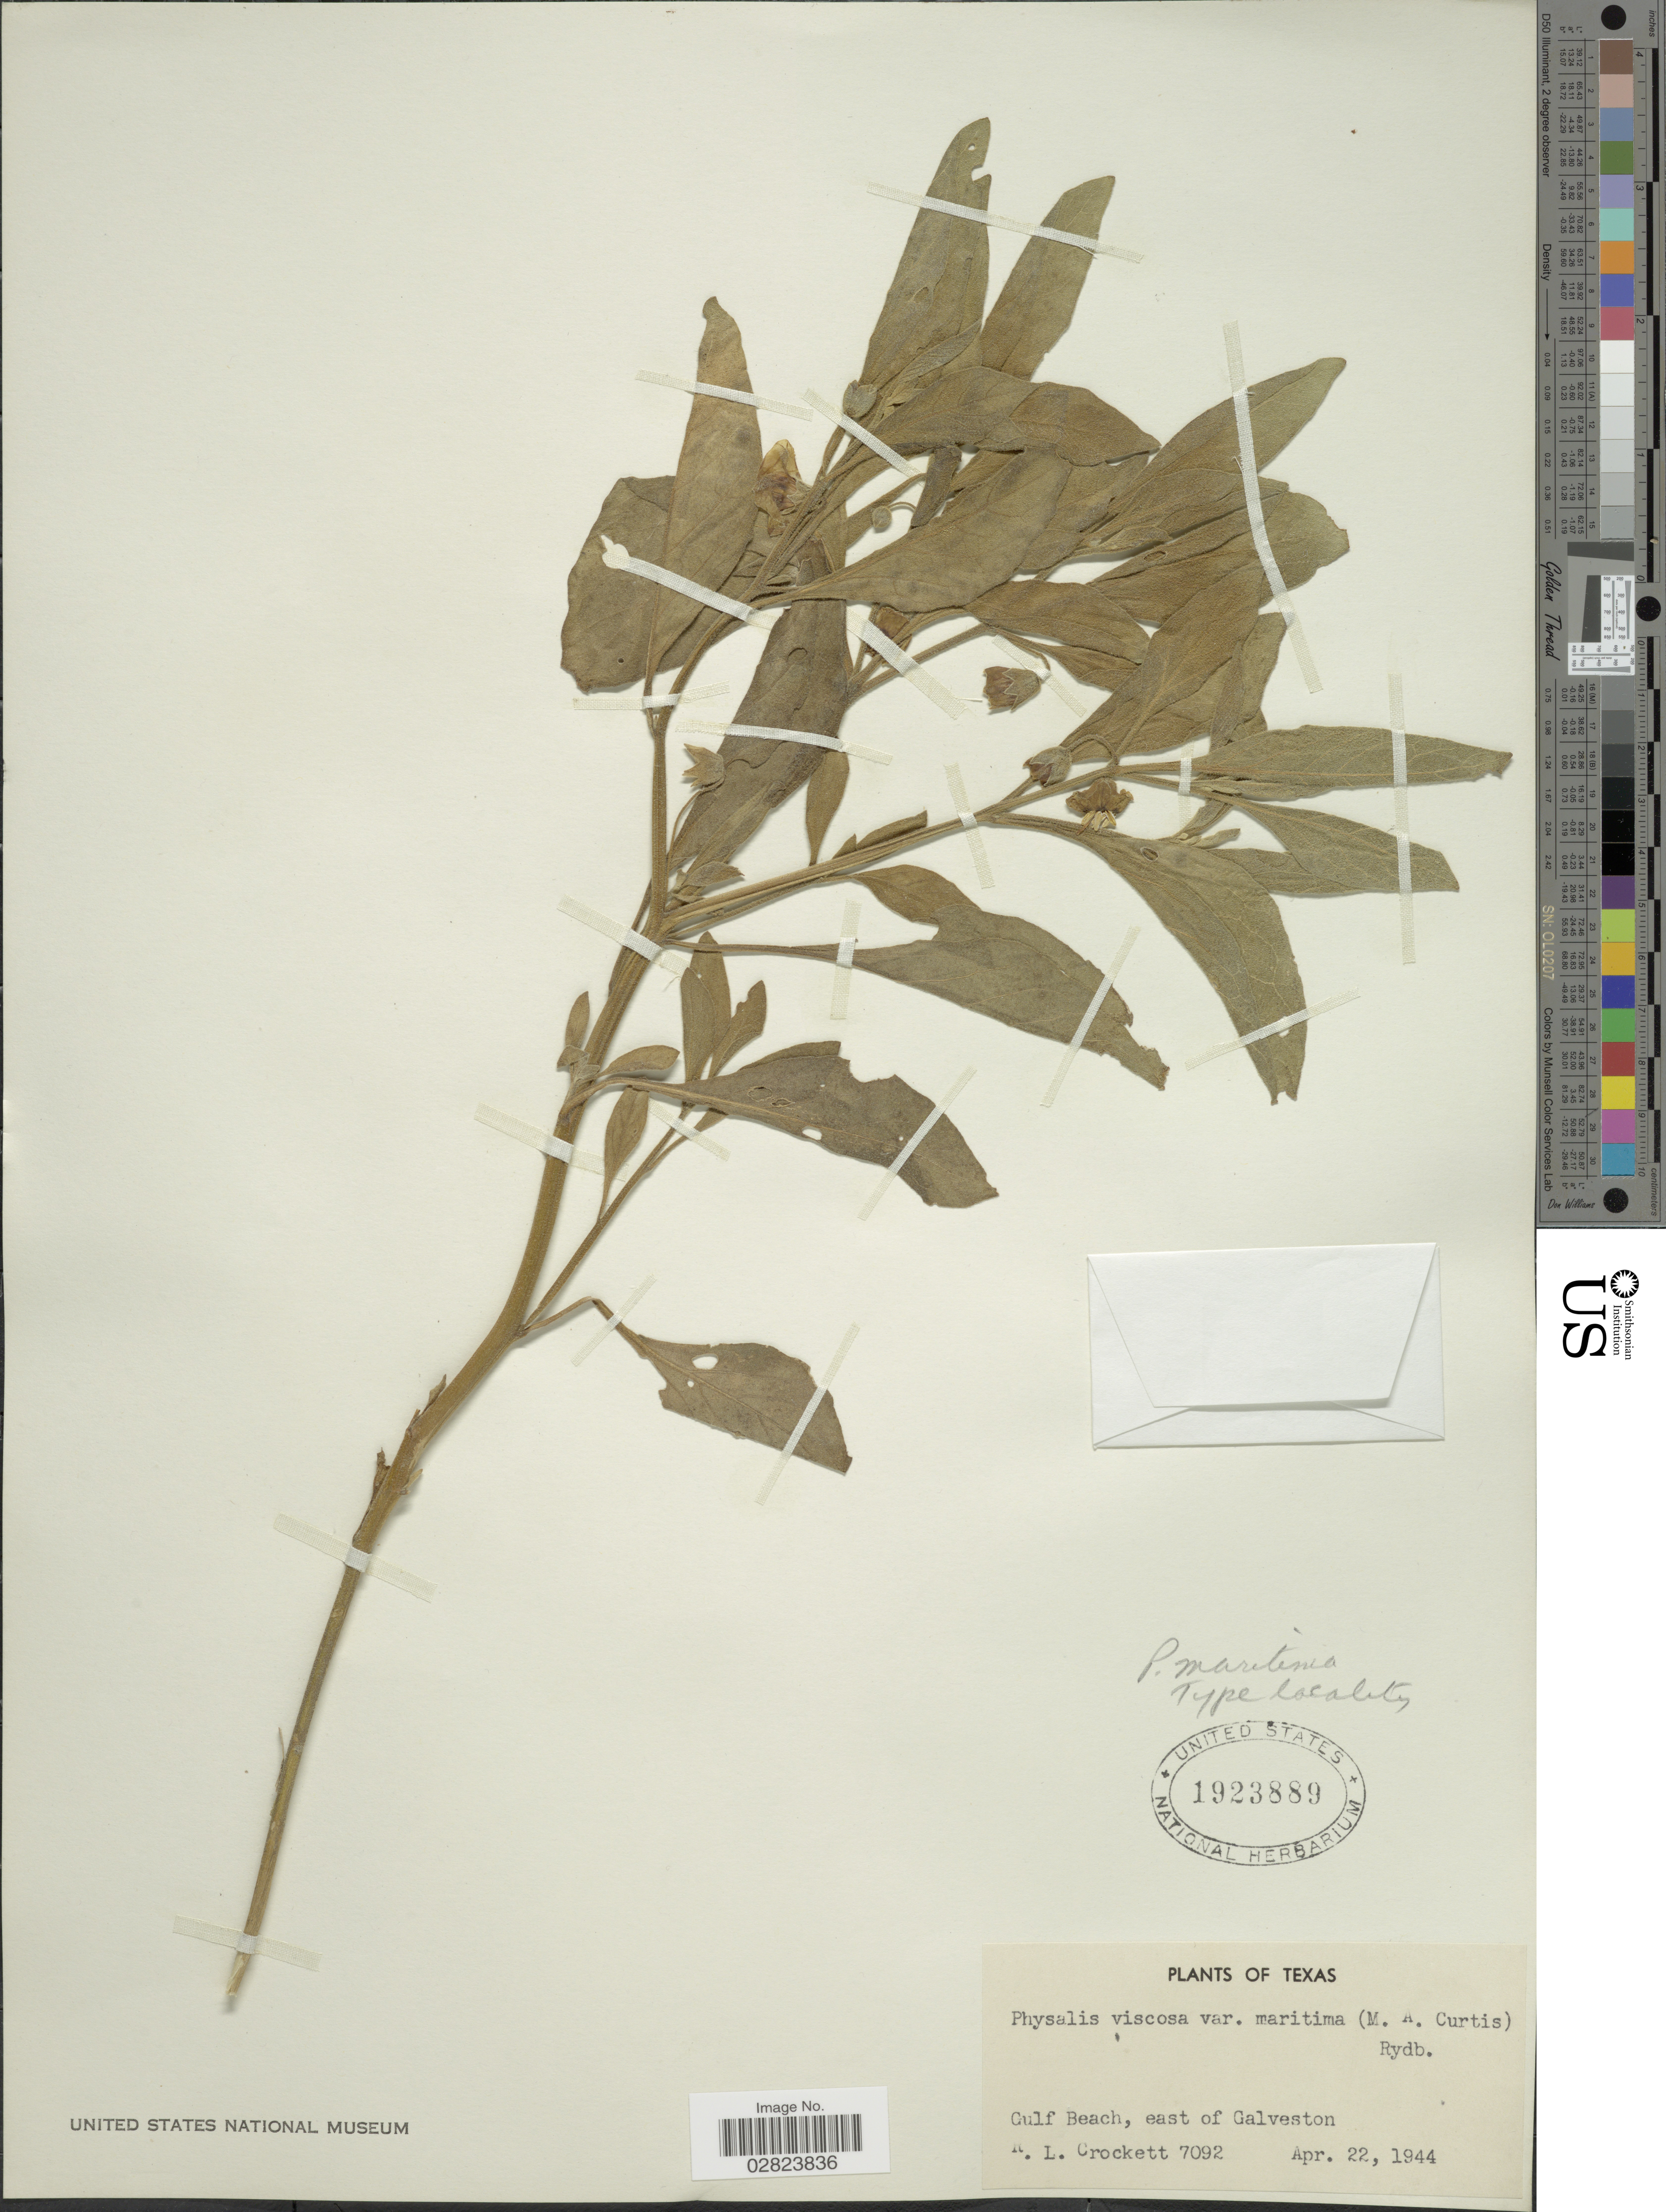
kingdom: Plantae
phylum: Tracheophyta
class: Magnoliopsida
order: Solanales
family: Solanaceae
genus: Physalis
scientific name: Physalis maritima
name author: M.A. Curtis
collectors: R. Crockett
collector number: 7092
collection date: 1944-04-22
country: United States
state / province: Texas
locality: Gulf Beach, east of Galveston.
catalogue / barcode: US 1923889